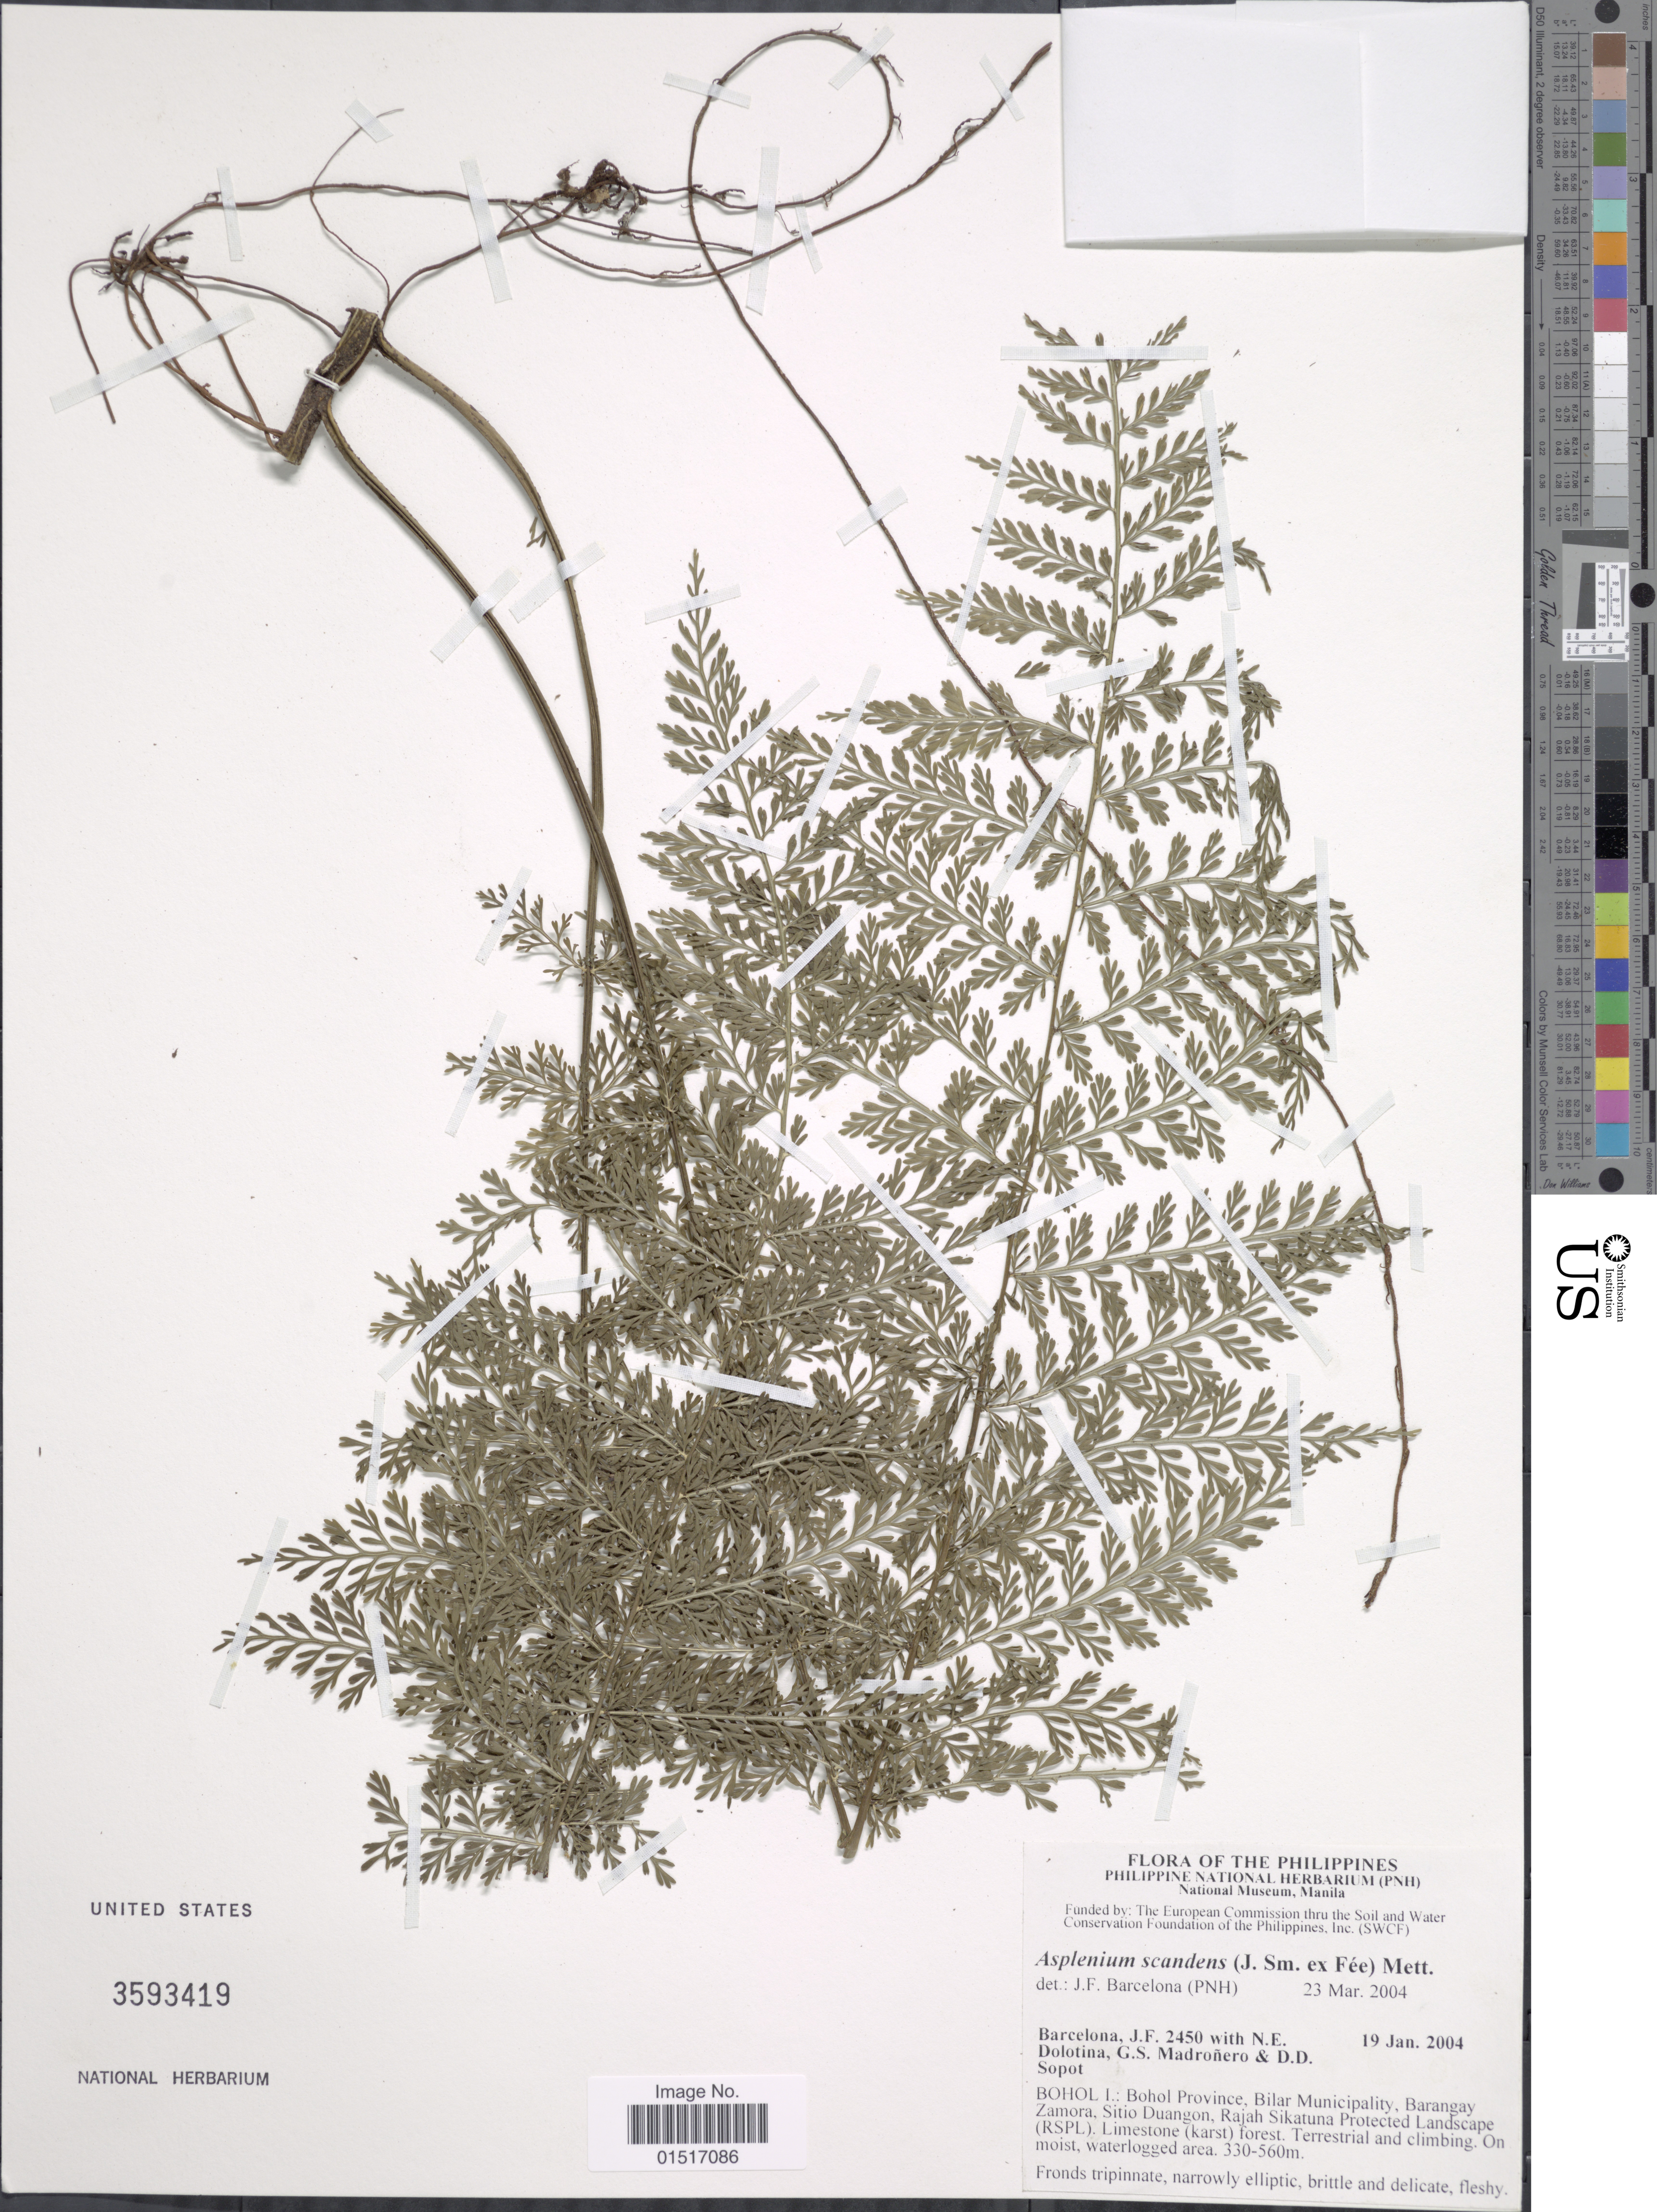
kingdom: Plantae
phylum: Tracheophyta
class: Polypodiopsida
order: Polypodiales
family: Aspleniaceae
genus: Asplenium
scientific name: Asplenium scandens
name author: J. Sm. ex Mett.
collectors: J. F. Barcelona, N. Dolotina, G. Madroñero & D. Sopot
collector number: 2450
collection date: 2004-01-19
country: Philippines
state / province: Central Visayas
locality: Bohol I.: Bohol Province, Bilar Municipality, Barangay Zamora, Sitio Duangon, Rajah Sikatuna Protected Landscape (RSPL). Limestone (karst) forest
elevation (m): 330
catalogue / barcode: US 3593419